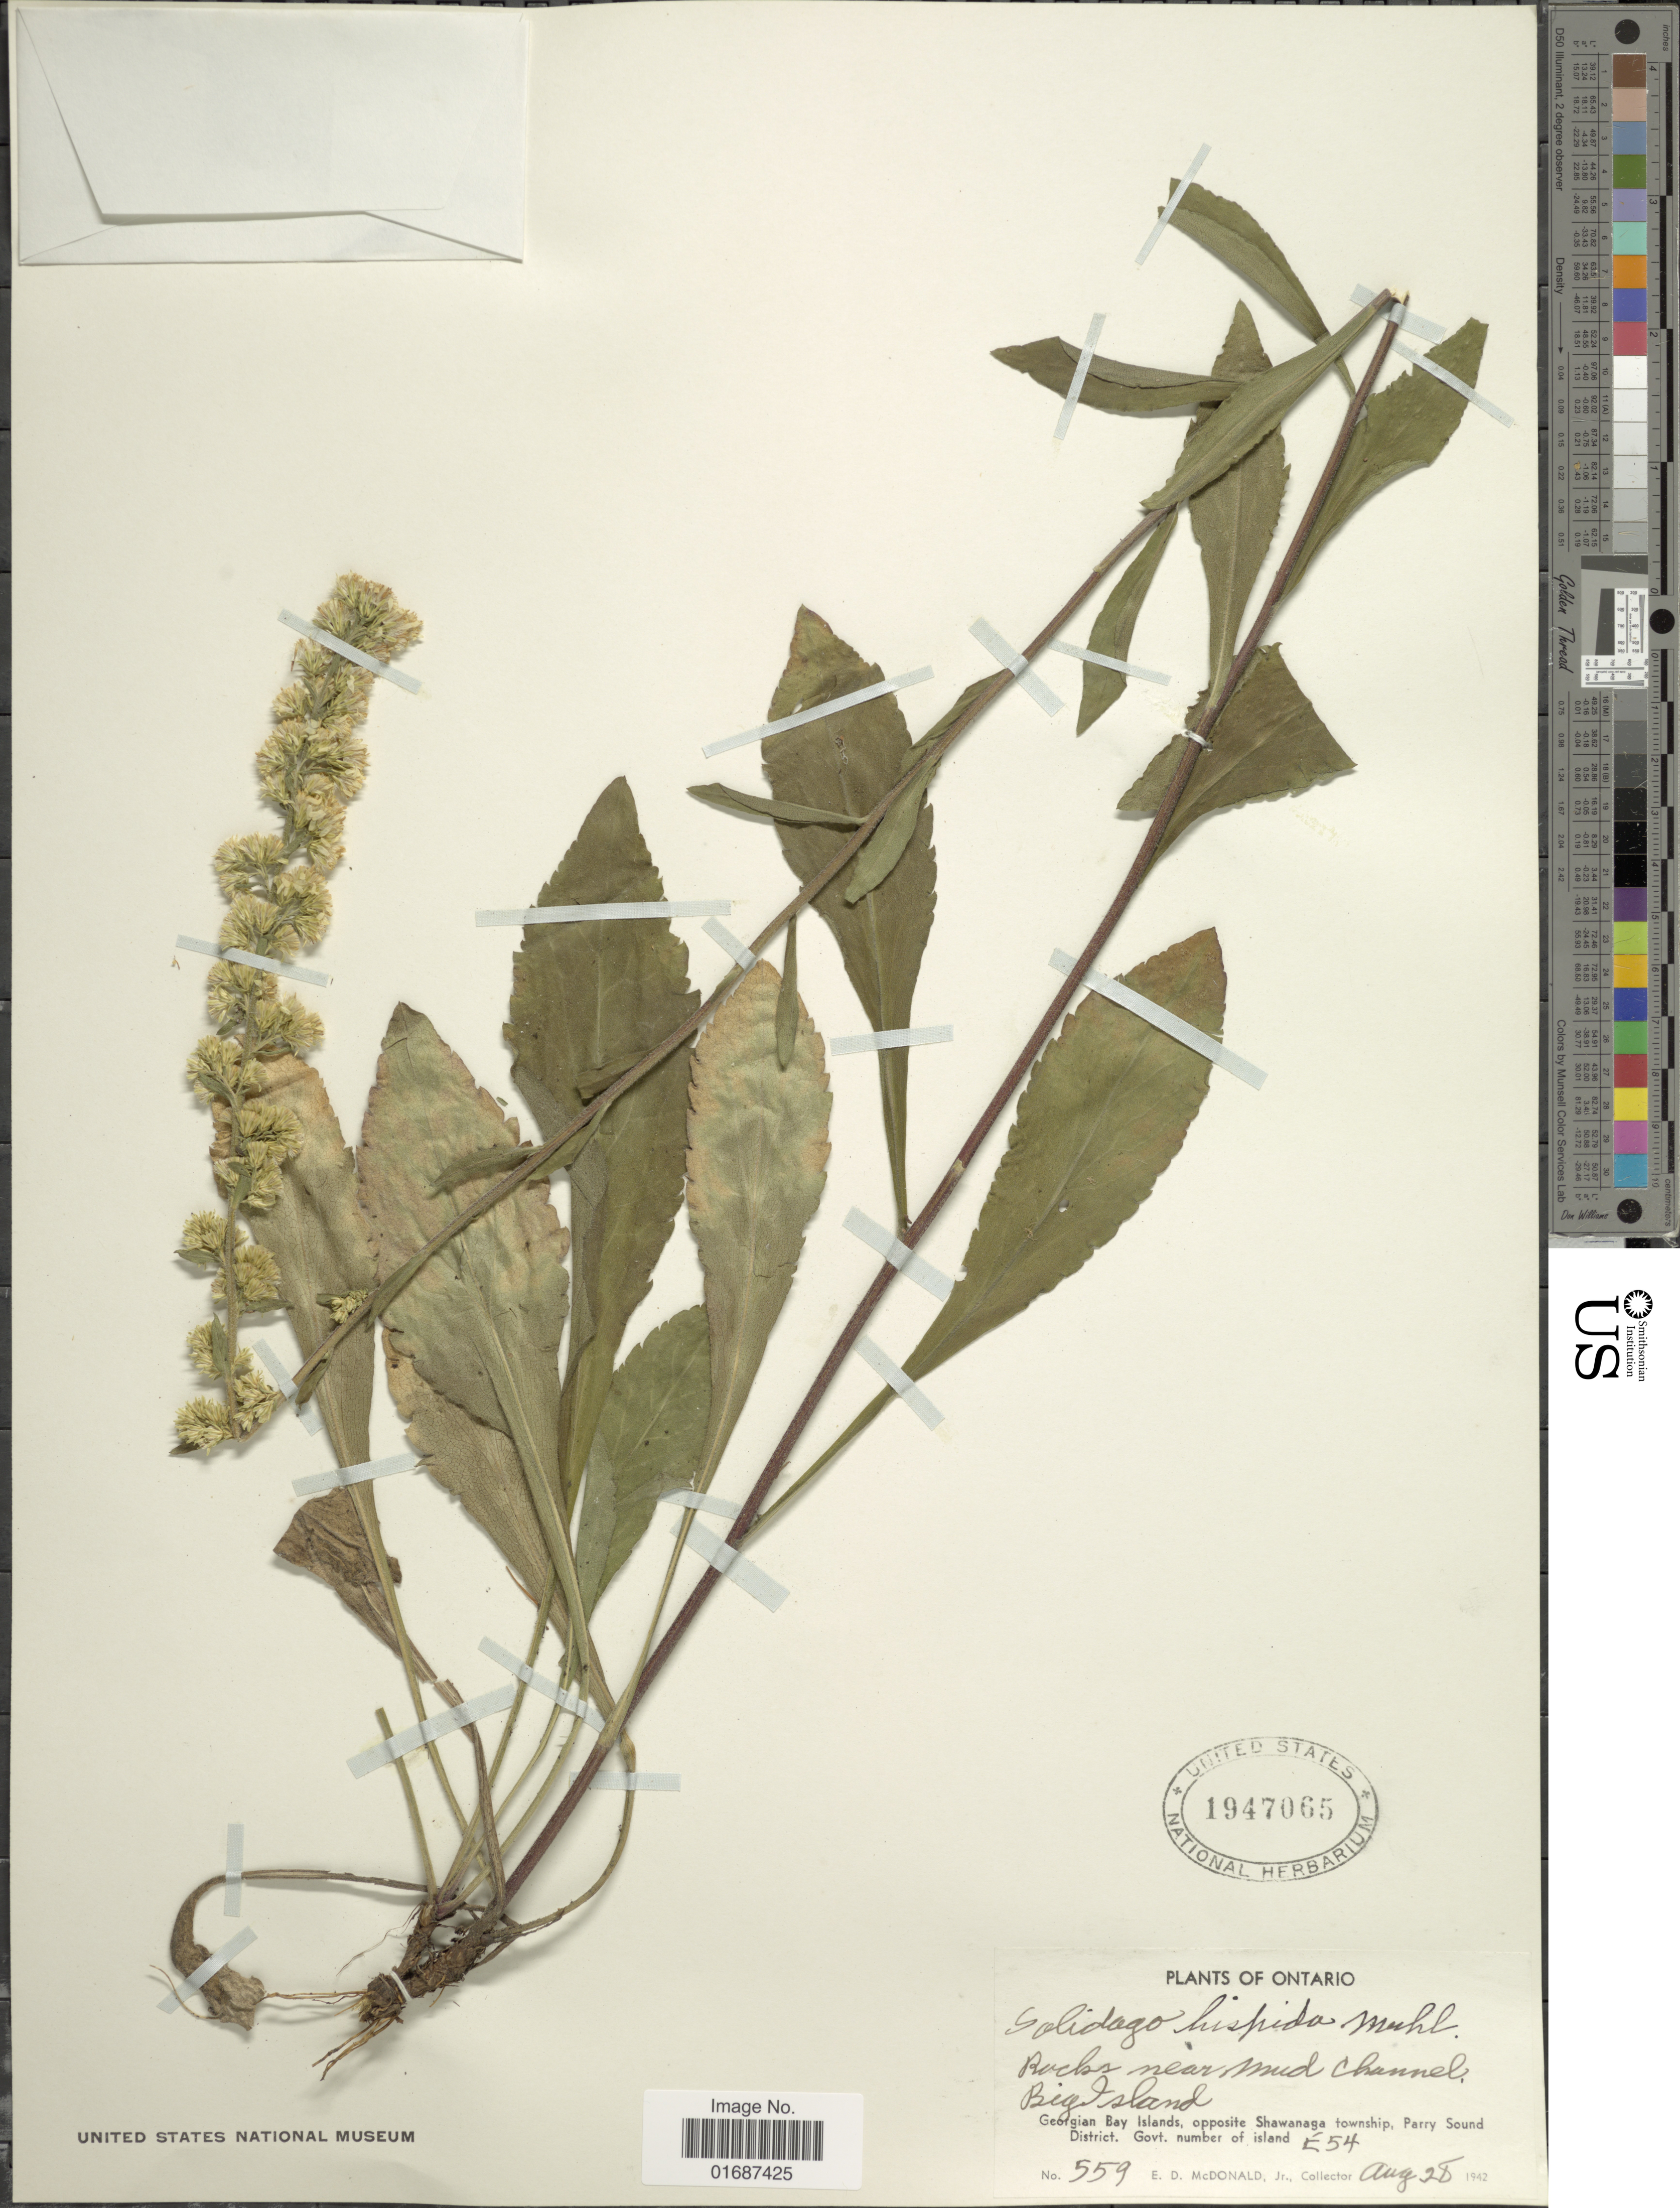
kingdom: Plantae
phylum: Tracheophyta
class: Magnoliopsida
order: Asterales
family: Asteraceae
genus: Solidago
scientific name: Solidago hispida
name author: Muhl. ex Willd.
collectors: E. D. McDonald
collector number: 559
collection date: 1942-08-28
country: Canada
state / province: Ontario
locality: Rocks near mud channel, Big Island, Georgian Bay Island, opposite Shawanaga Township, Parry Sound District, Govt. number of Island E54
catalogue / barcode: US 1947065